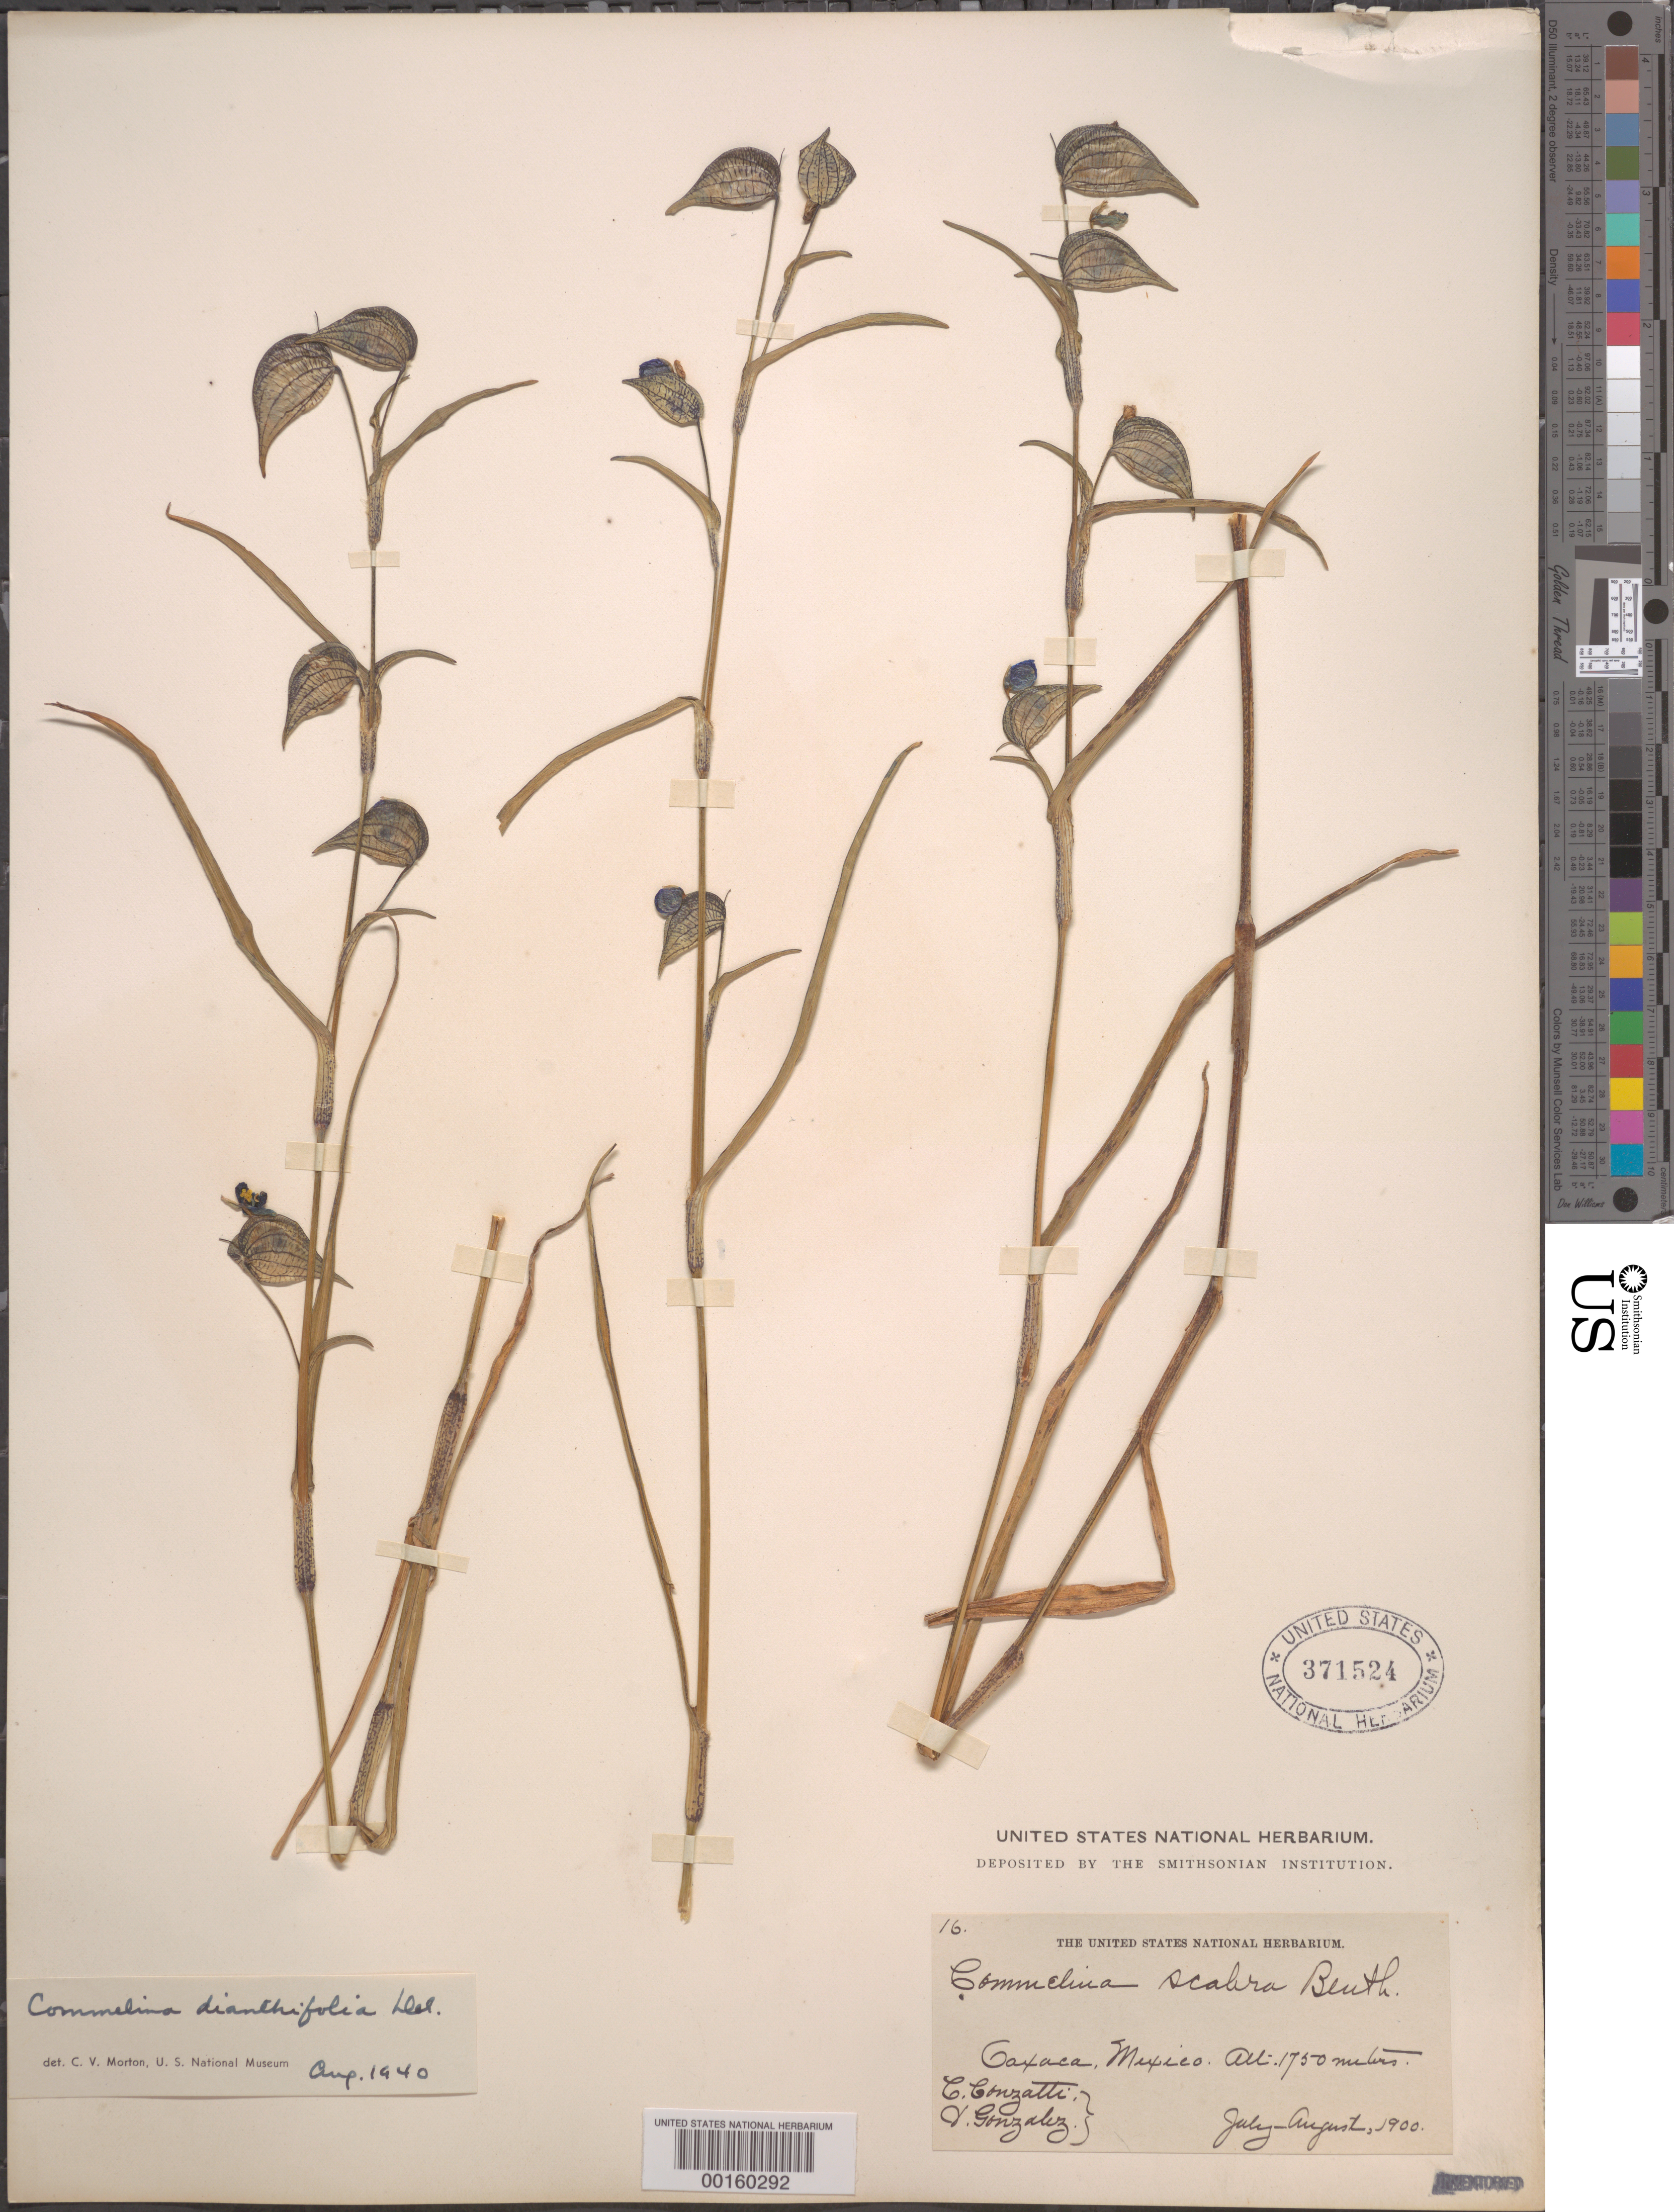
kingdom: Plantae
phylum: Tracheophyta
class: Liliopsida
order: Commelinales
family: Commelinaceae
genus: Commelina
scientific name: Commelina dianthifolia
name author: Redouté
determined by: Morton, C. V.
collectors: C. Conzatti & T. Gonzalez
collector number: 16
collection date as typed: Jul 1900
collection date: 1900-07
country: Mexico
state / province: Oaxaca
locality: Oaxaco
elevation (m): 1750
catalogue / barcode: US 371524